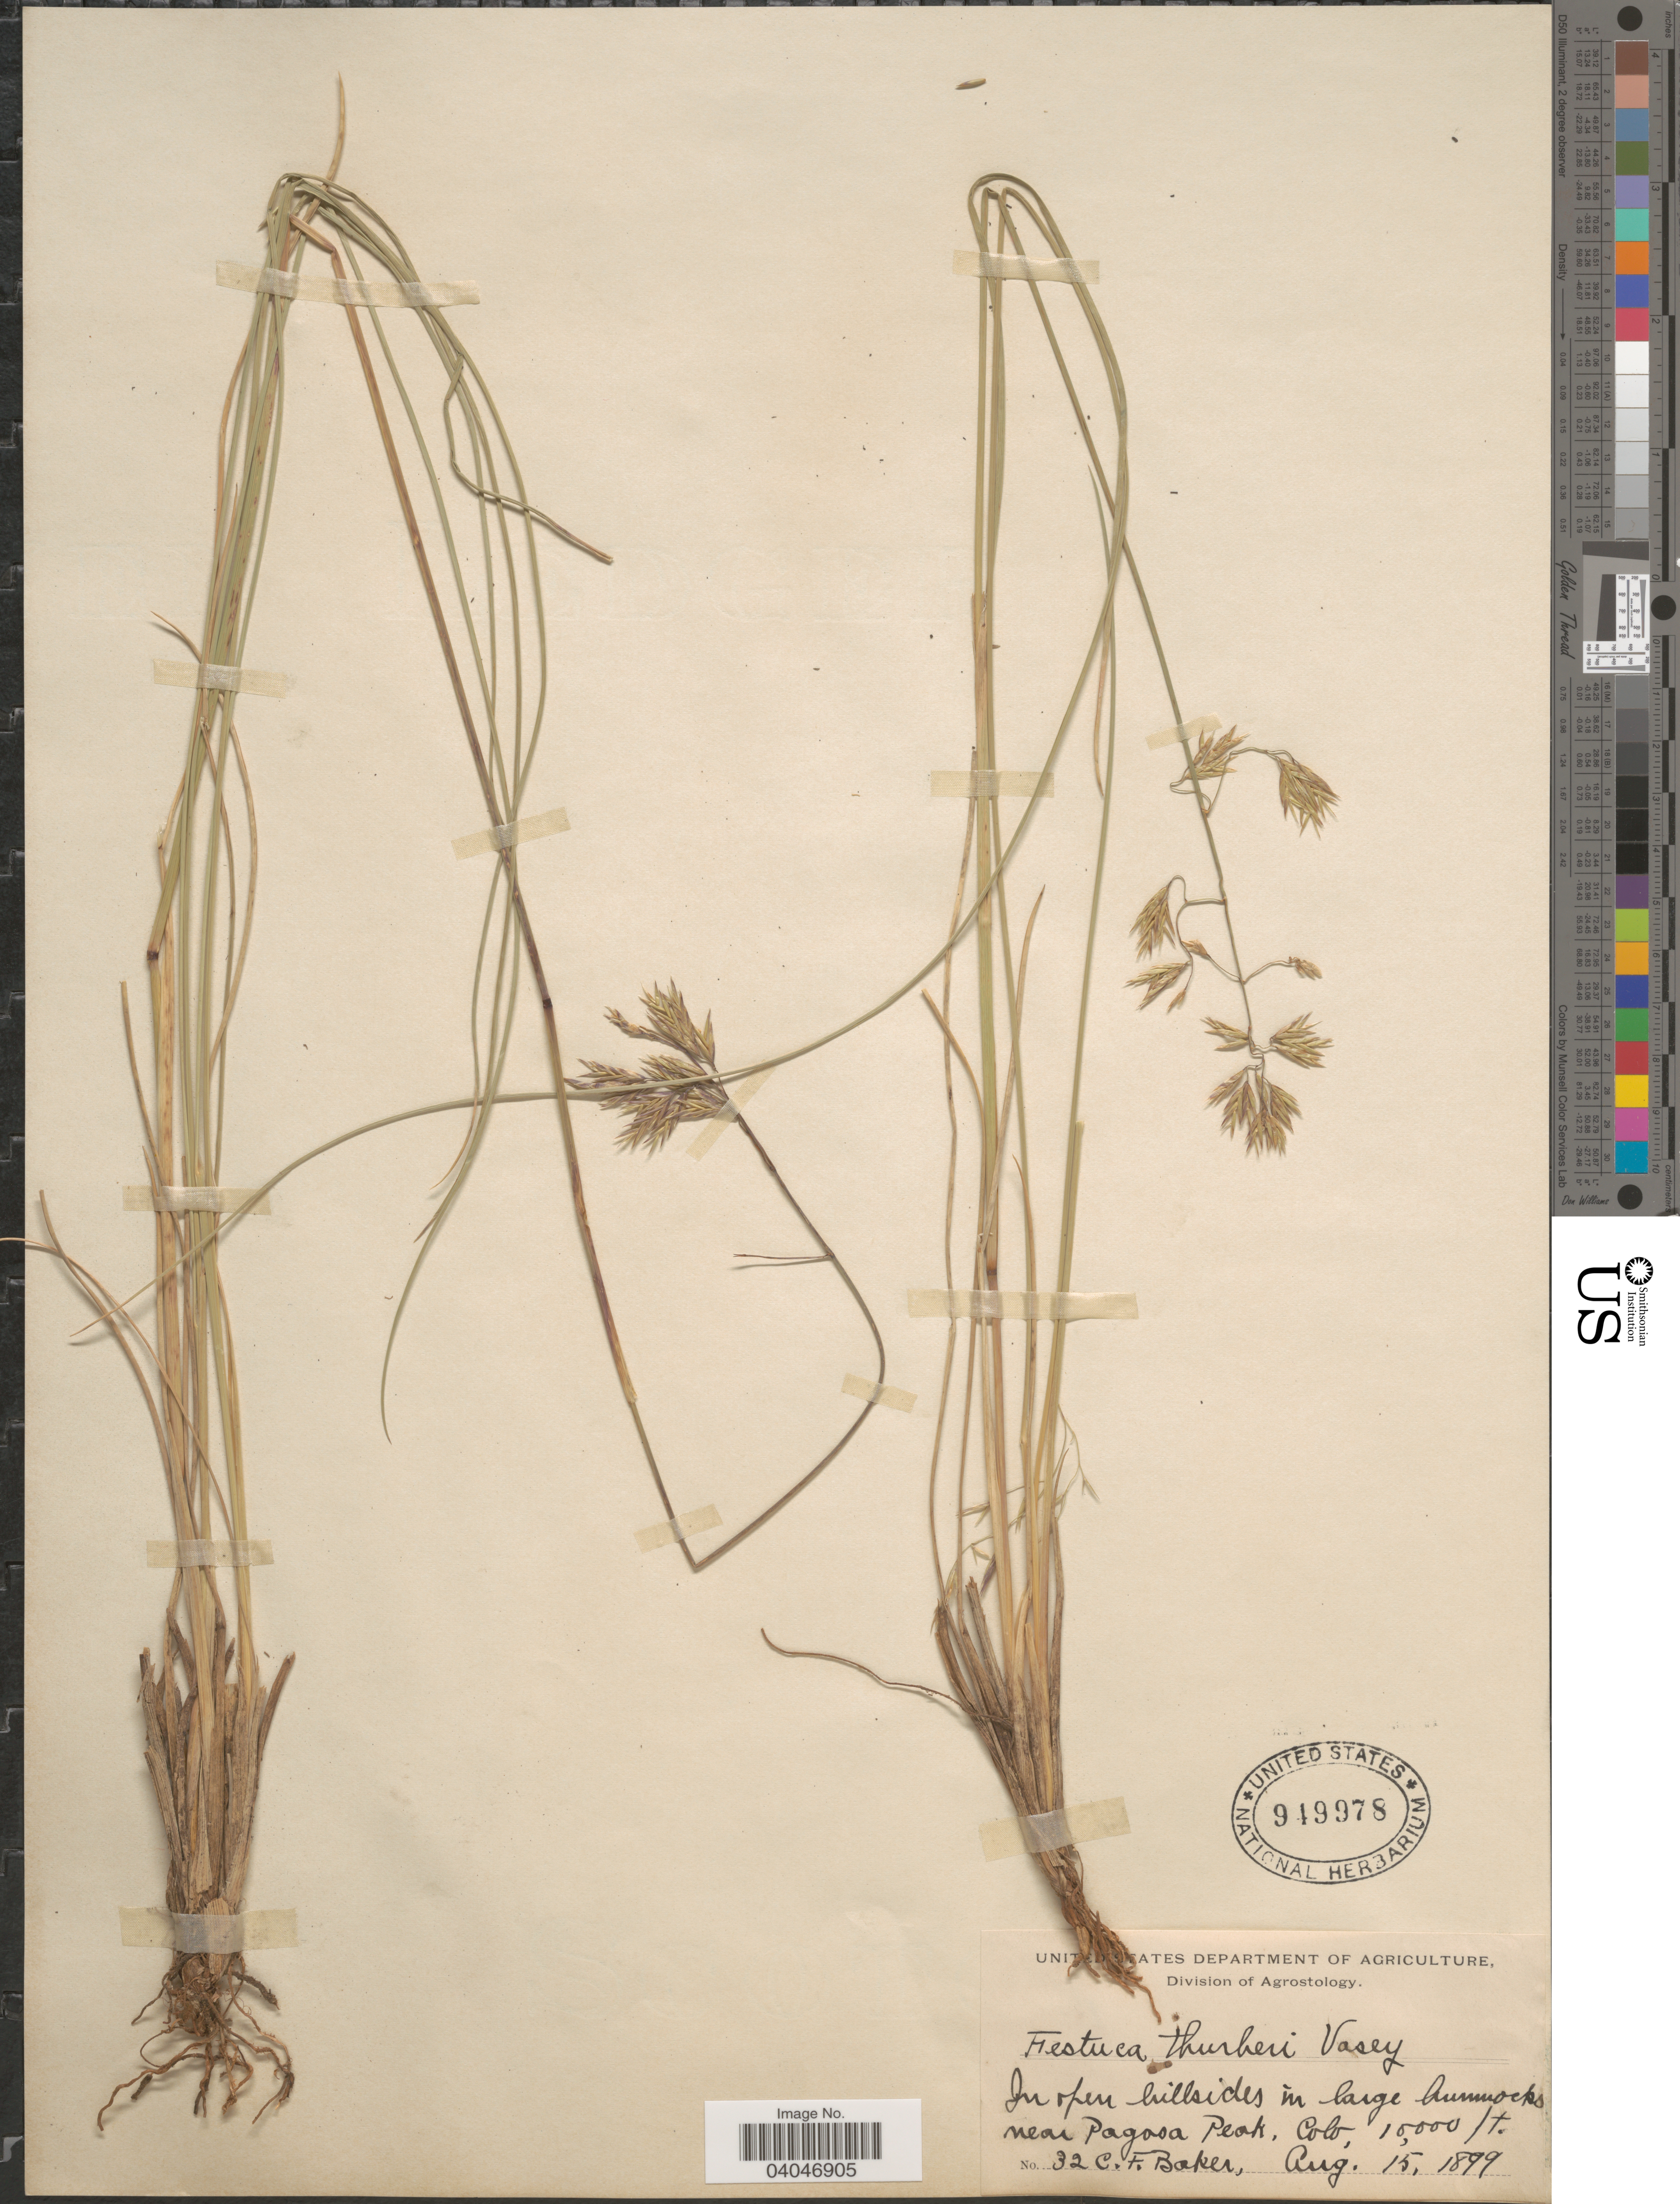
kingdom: Plantae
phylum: Tracheophyta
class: Liliopsida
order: Poales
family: Poaceae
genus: Festuca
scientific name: Festuca thurberi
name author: Vasey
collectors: C. F. Baker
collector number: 32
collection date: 1899-08-15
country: United States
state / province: Colorado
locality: Near Pagosa Peak.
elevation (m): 3048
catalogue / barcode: US 949978